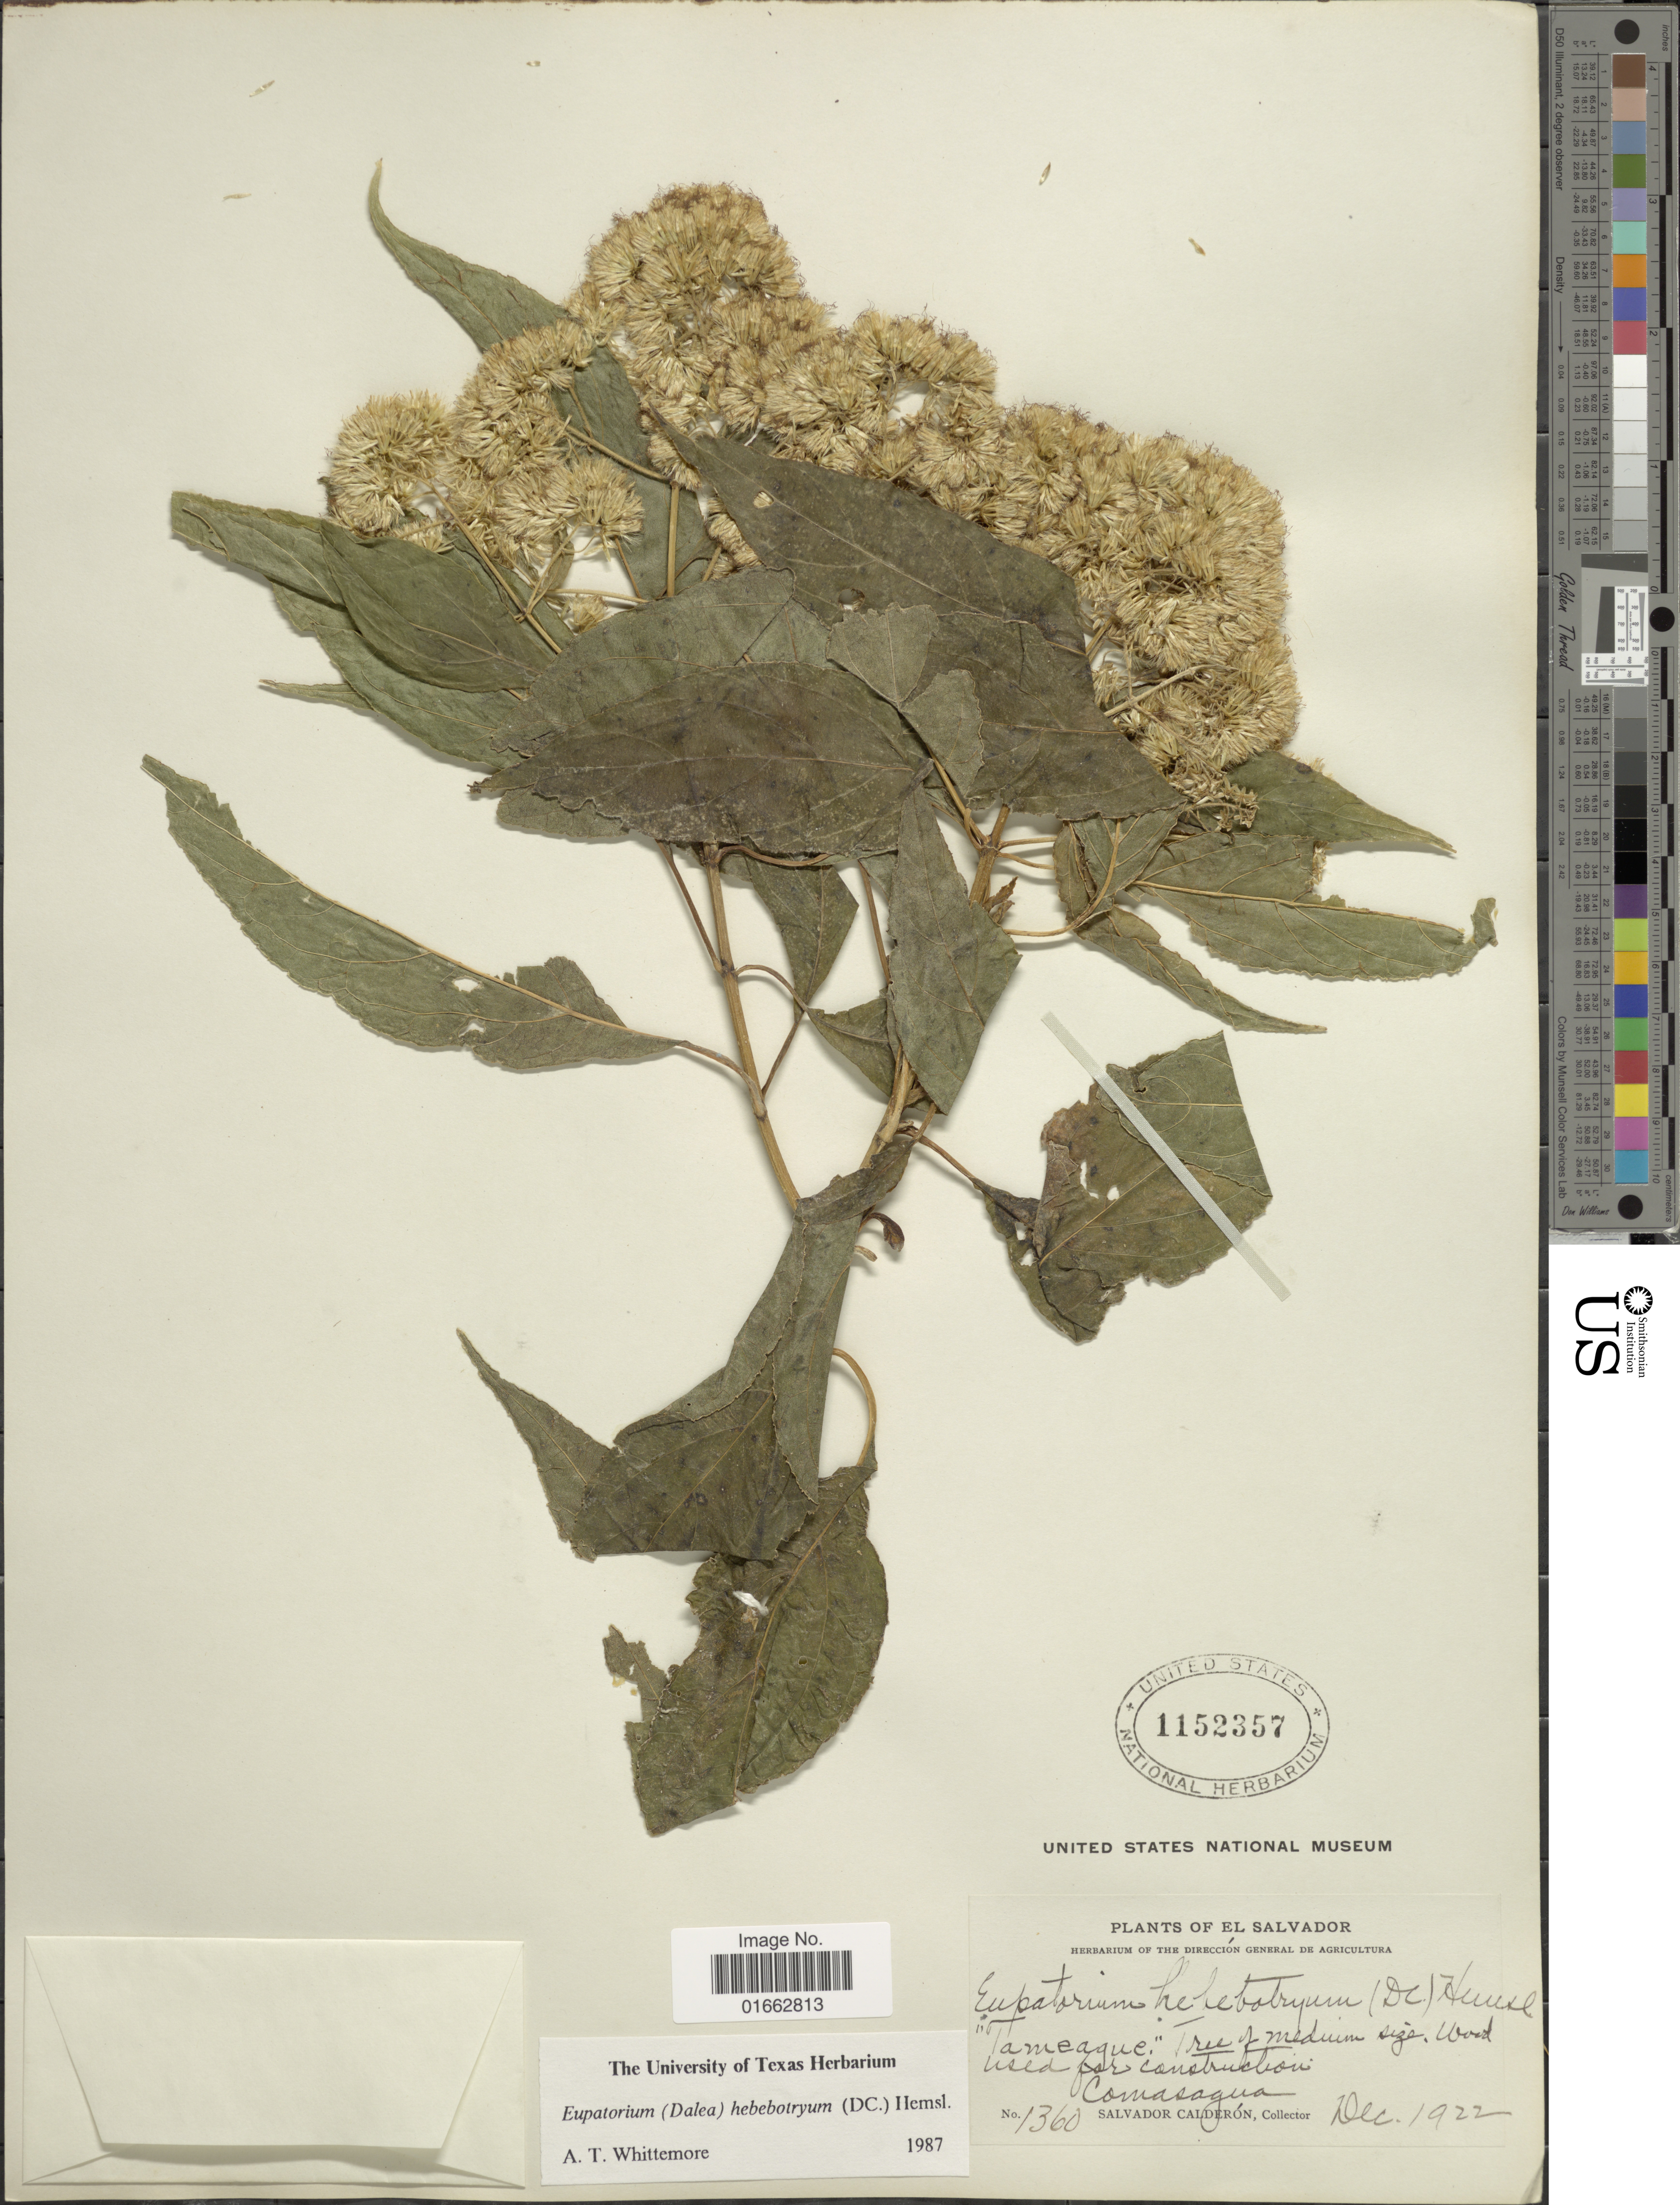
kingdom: Plantae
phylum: Tracheophyta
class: Magnoliopsida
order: Asterales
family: Asteraceae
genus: Critonia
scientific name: Critonia hebebotrya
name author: DC.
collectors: S. Calderón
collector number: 1360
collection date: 1922-12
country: El Salvador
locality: Tameague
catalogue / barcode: US 1152357